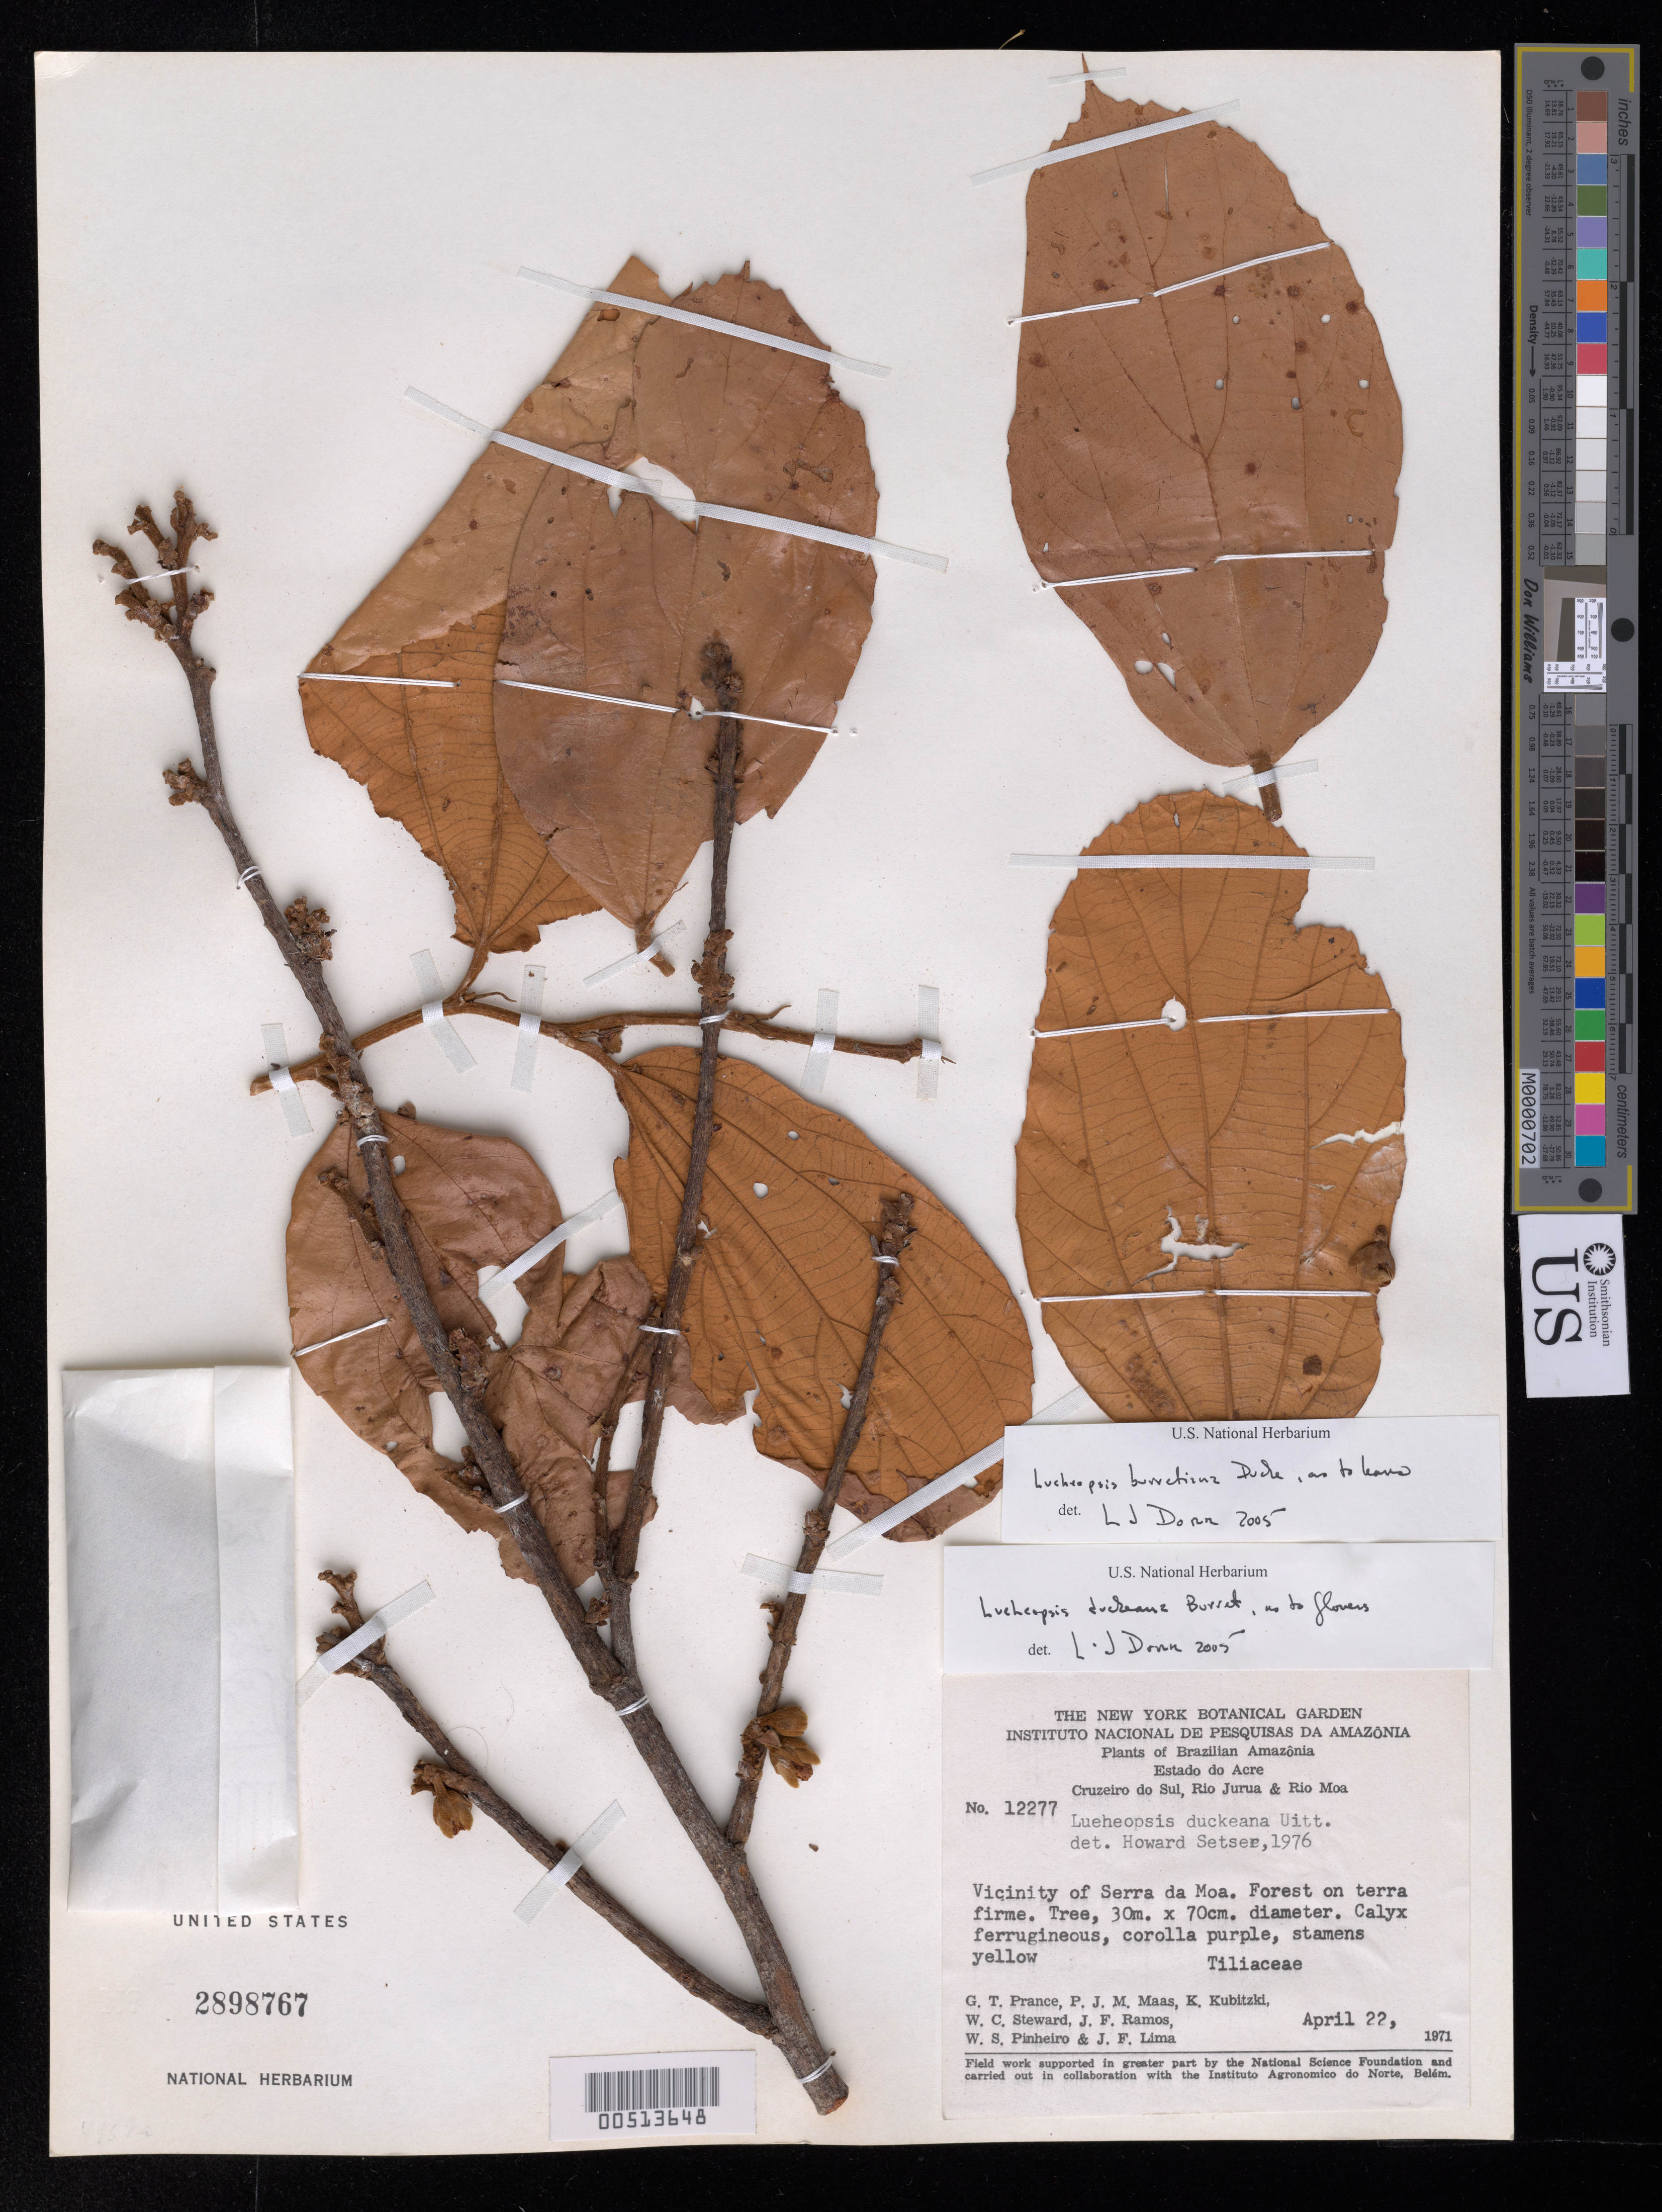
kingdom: Plantae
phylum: Tracheophyta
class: Magnoliopsida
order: Malvales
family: Malvaceae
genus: Lueheopsis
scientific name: Lueheopsis duckeana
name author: Burret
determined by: Setser, H. L., (KY), University of Kentucky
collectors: G. T. Prance, P. Maas, K. Kubitzki & W. C. Steward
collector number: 12277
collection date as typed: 22 Apr 1971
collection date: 1971-04-22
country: Brazil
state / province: Acre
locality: Cruzeiro do Sul, Rio Jurua & Rio Moa. Vicinity of Serra da Moa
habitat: Forest on terra firme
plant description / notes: mixed lot: Lueheopsis duckeana Burret as to flowers Lueheopsis burretiana Ducke as to leaves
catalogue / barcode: US 2898767